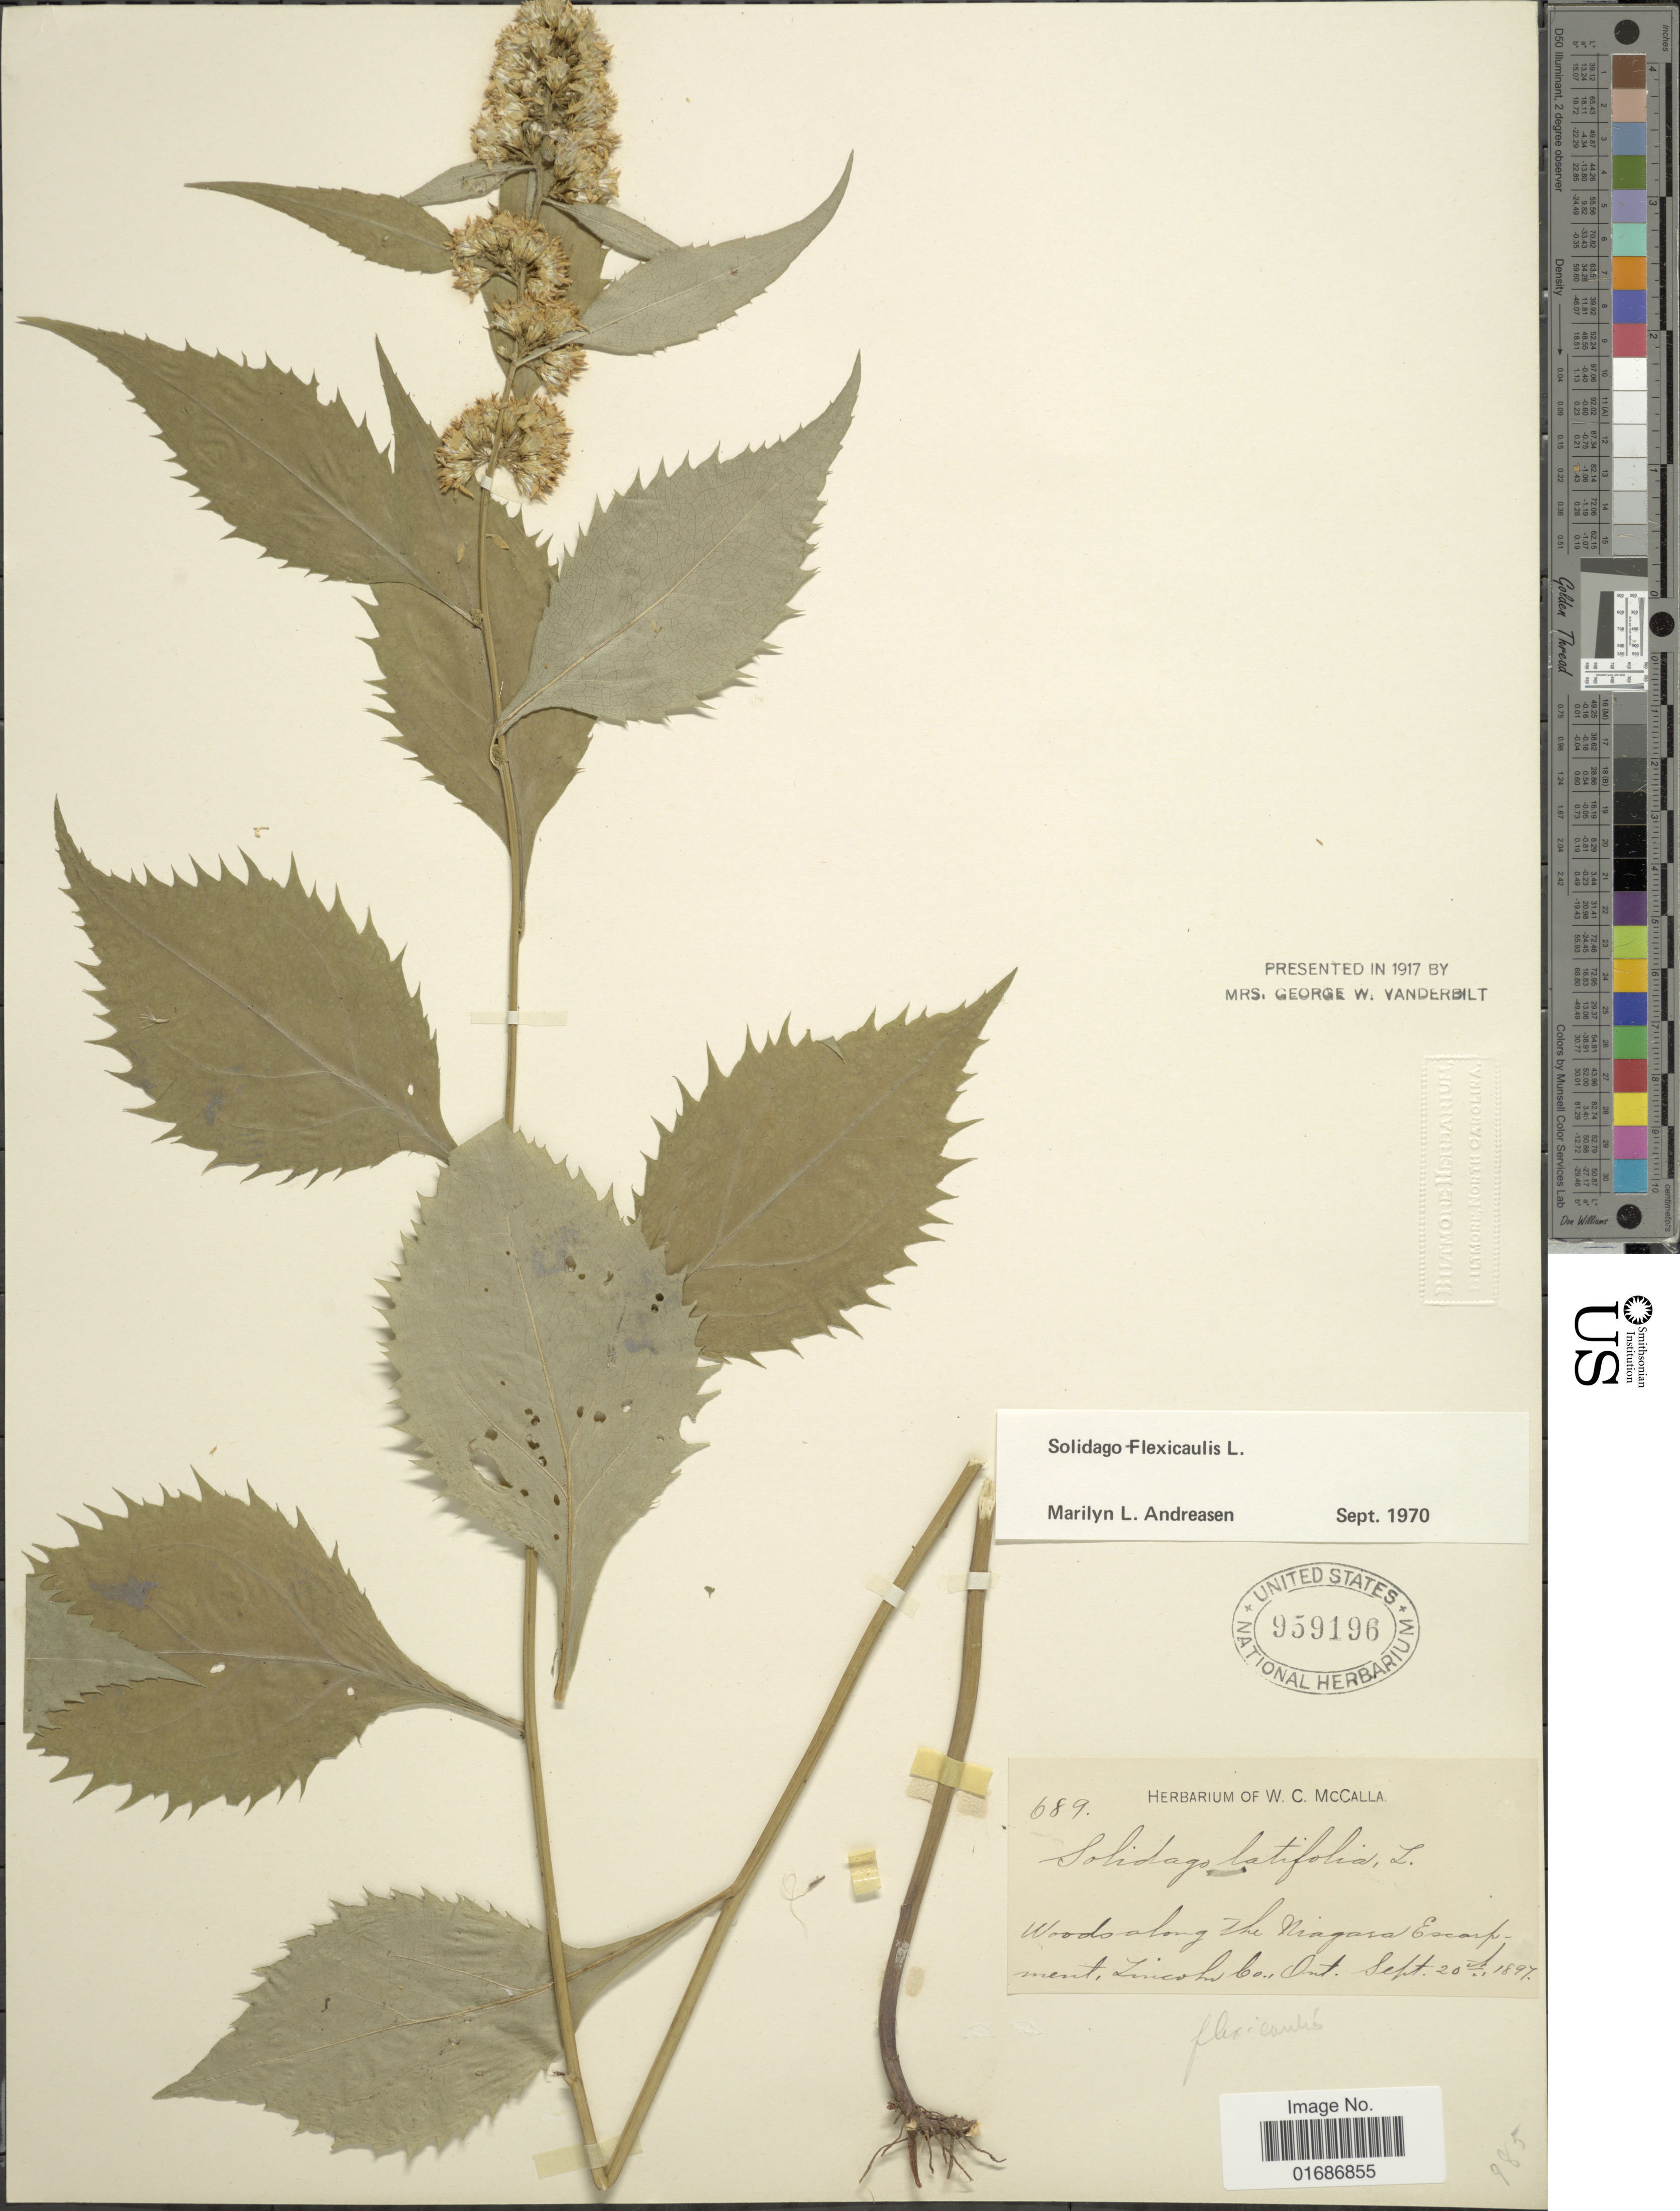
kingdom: Plantae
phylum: Tracheophyta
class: Magnoliopsida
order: Asterales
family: Asteraceae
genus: Solidago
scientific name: Solidago flexicaulis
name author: L.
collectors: ex herb. W. C. McCalla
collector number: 689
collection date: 1897-09-20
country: Canada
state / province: Ontario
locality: Woods along the Niagara Escarpment, Lincoln Co., Ont.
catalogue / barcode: US 959196